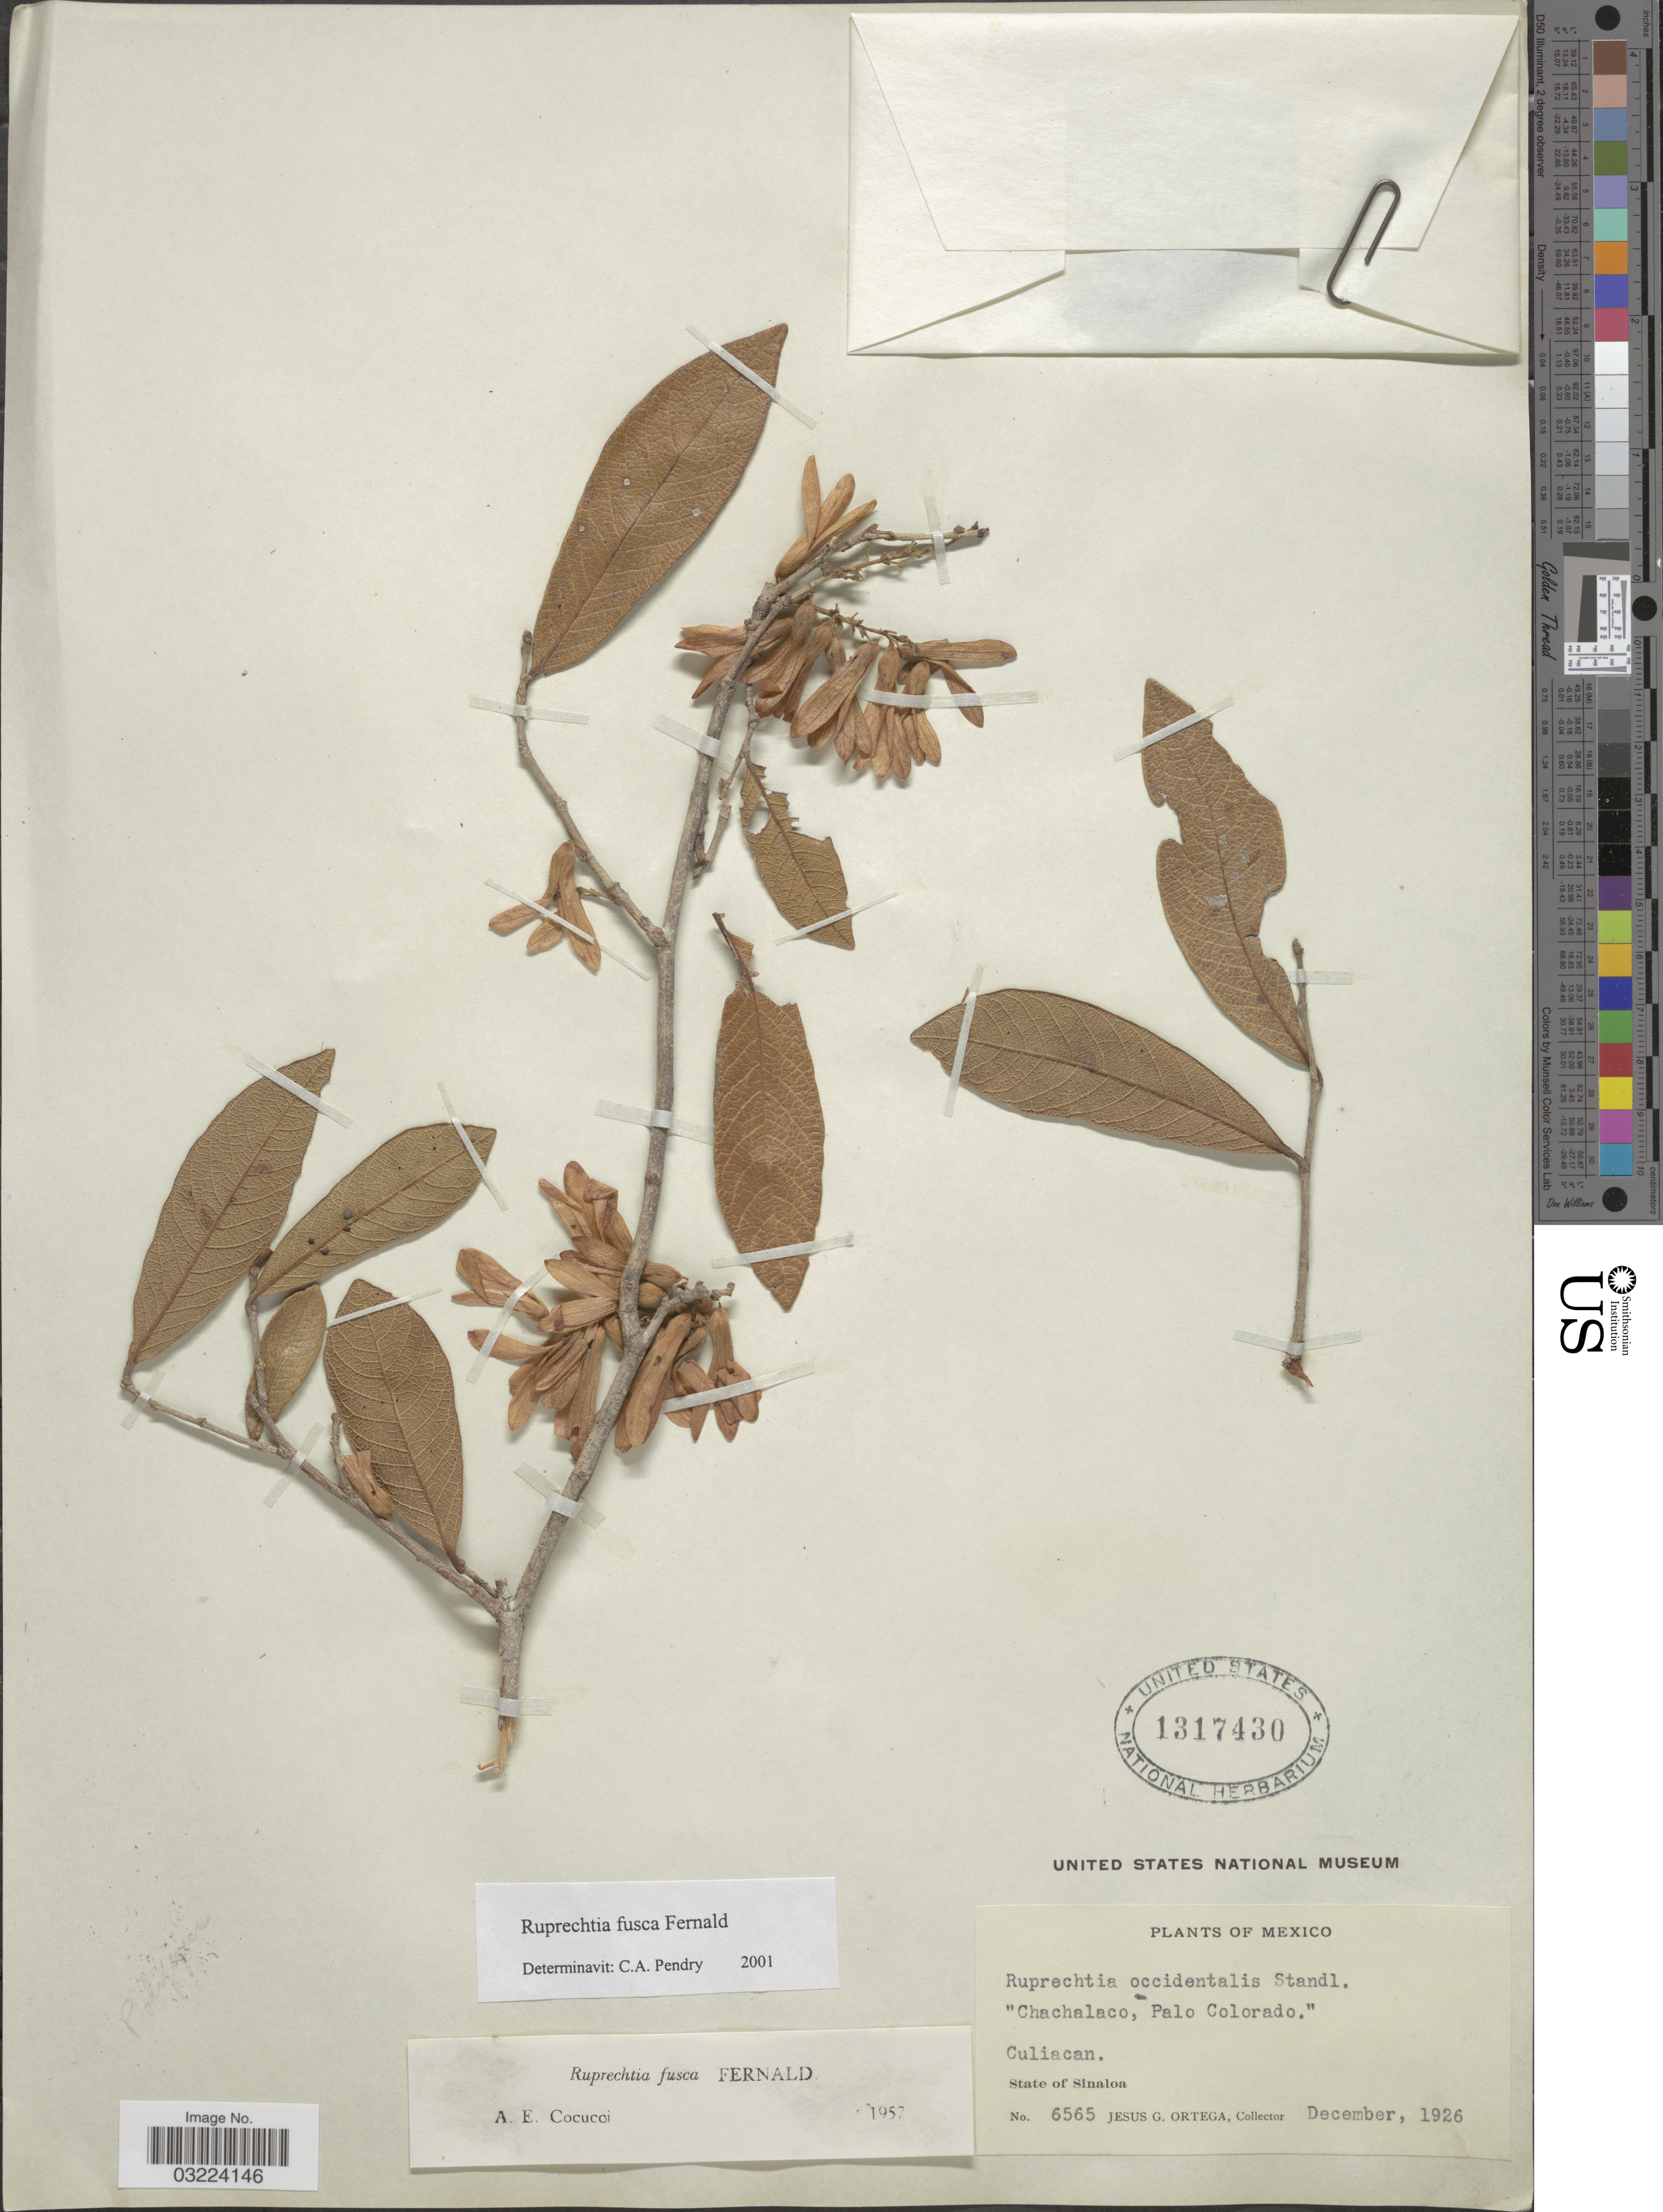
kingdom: Plantae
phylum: Tracheophyta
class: Magnoliopsida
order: Caryophyllales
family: Polygonaceae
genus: Ruprechtia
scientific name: Ruprechtia fusca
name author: Fernald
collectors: J. Ortega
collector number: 6565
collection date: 1926-12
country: Mexico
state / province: Sinaloa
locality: Chachalaco, Palo Colorado.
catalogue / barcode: US 1317430